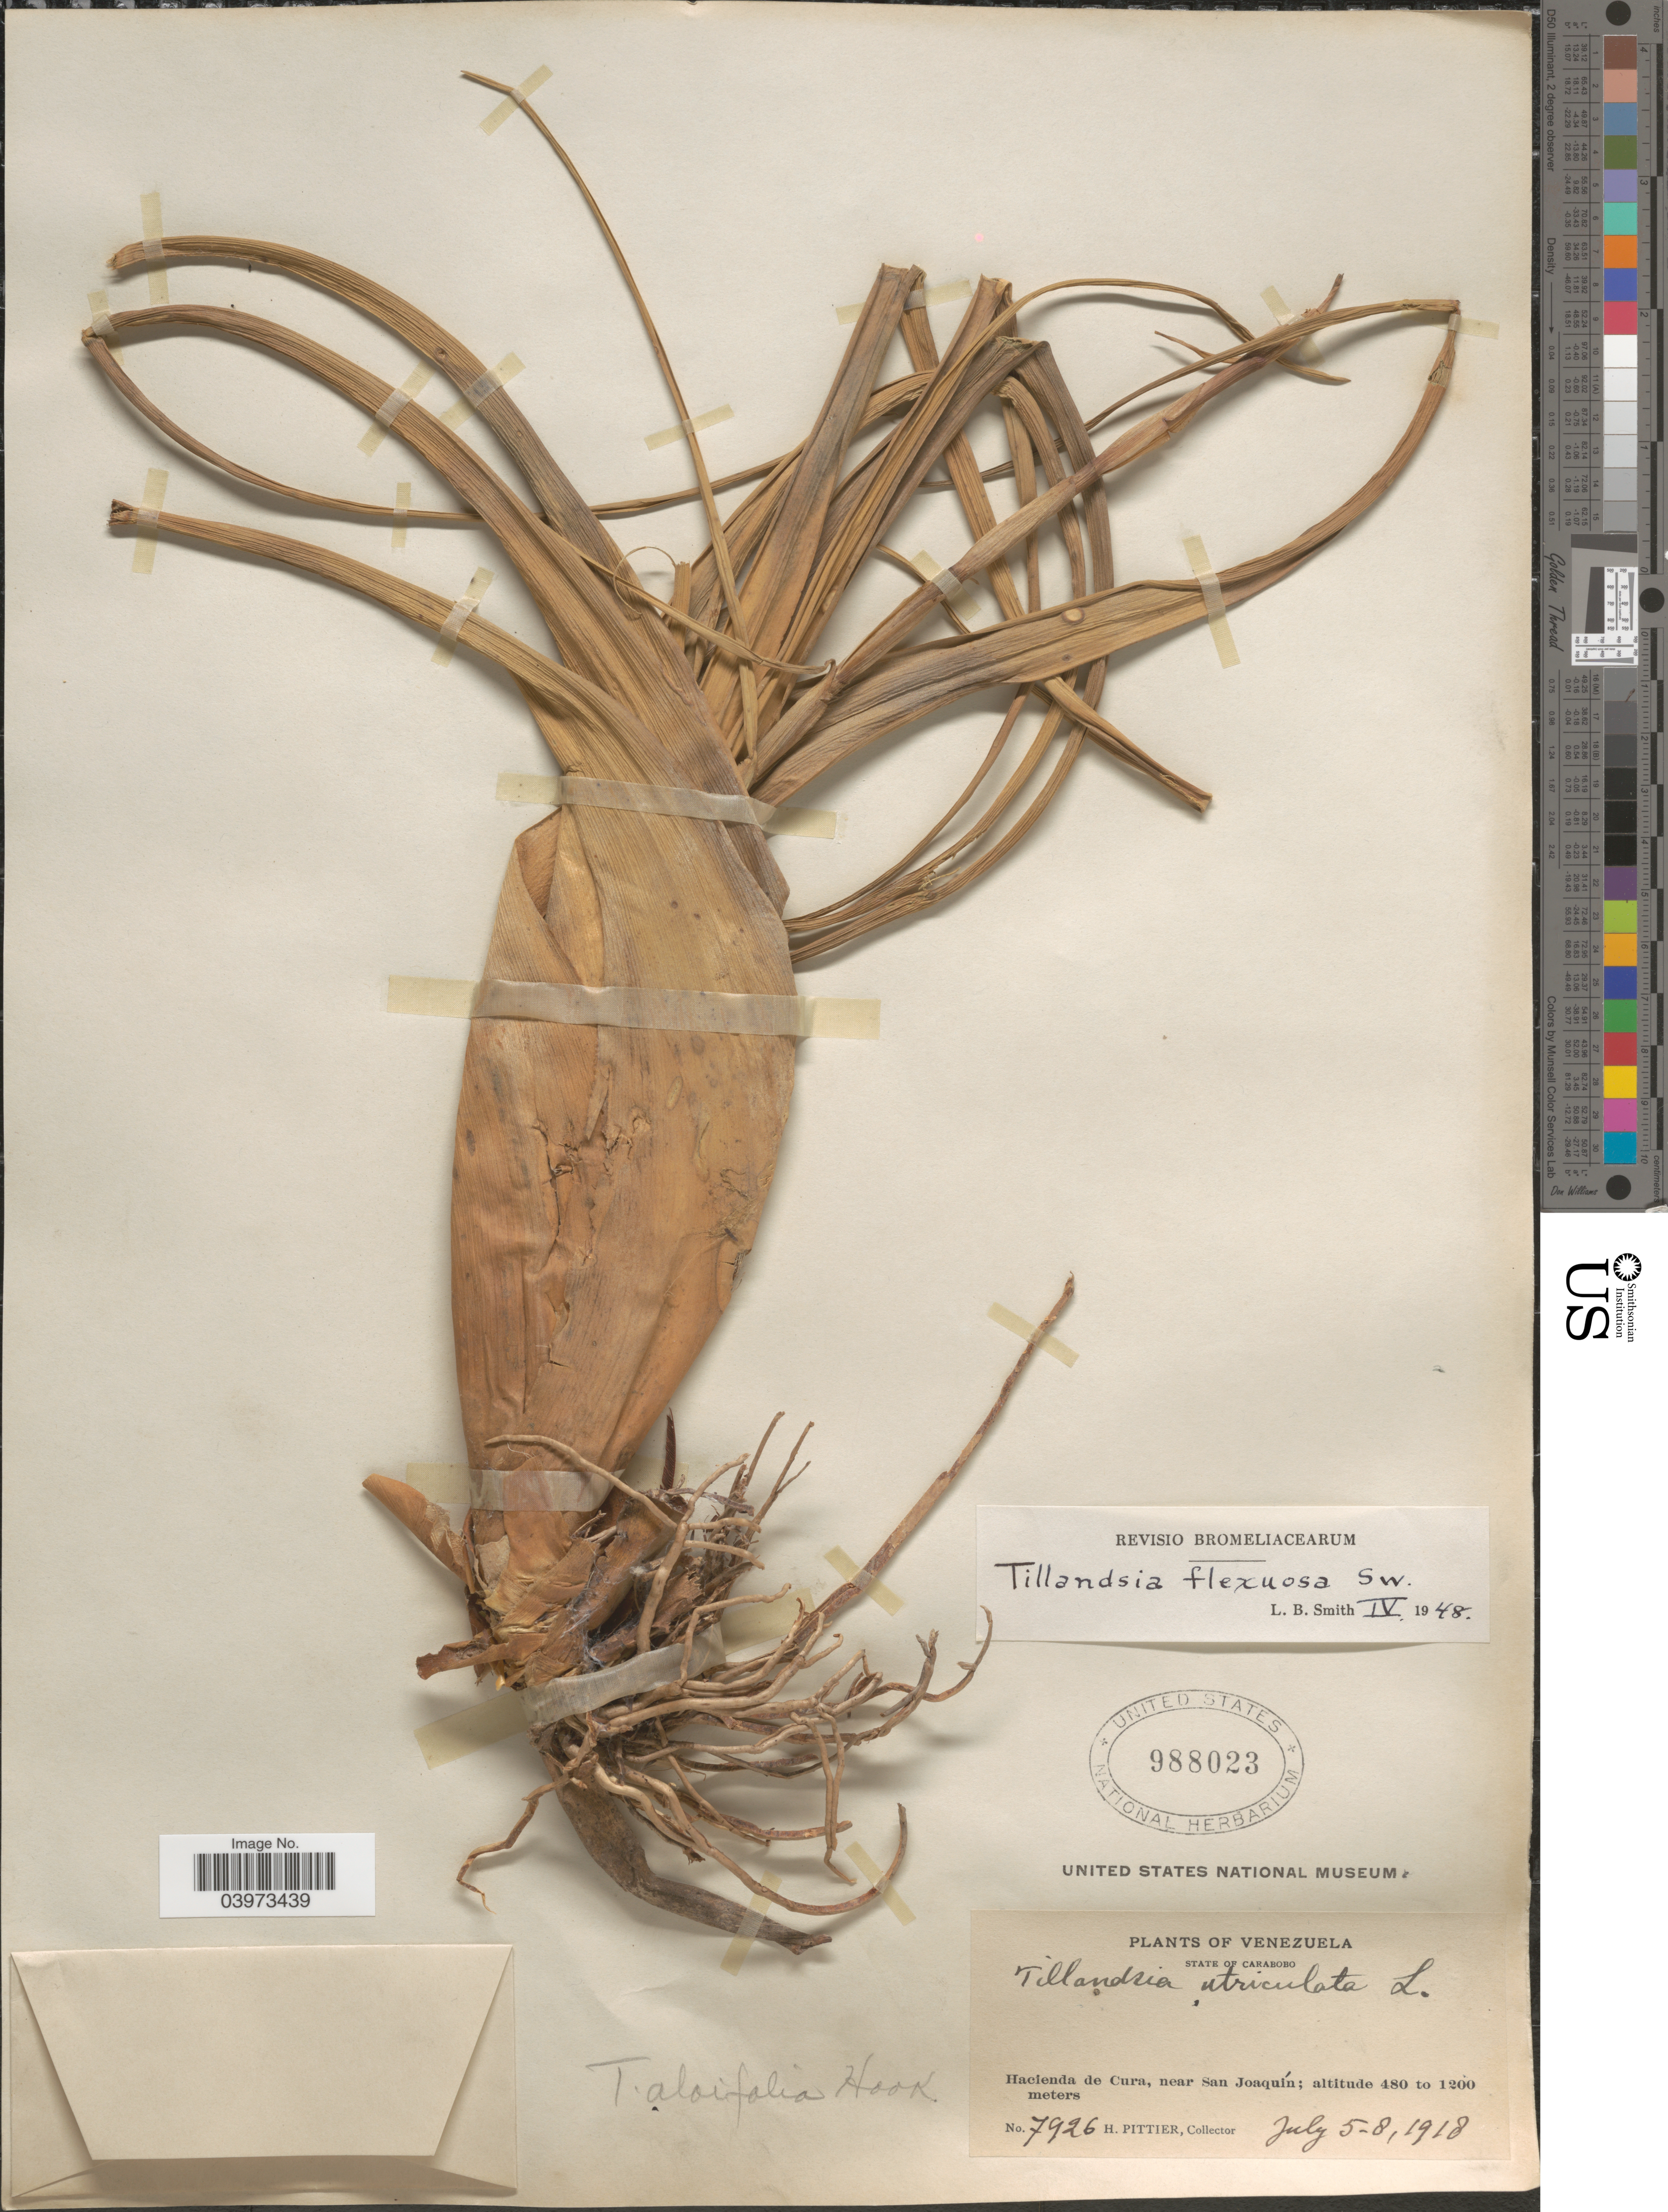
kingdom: Plantae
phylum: Tracheophyta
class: Liliopsida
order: Poales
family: Bromeliaceae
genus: Tillandsia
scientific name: Tillandsia flexuosa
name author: Sw.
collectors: H. F. Pittier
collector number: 7926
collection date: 1918-07-05/1918-07-08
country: Venezuela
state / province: Carabobo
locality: Hacienda de Cura, near San Joaquín.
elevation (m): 480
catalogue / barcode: US 988023